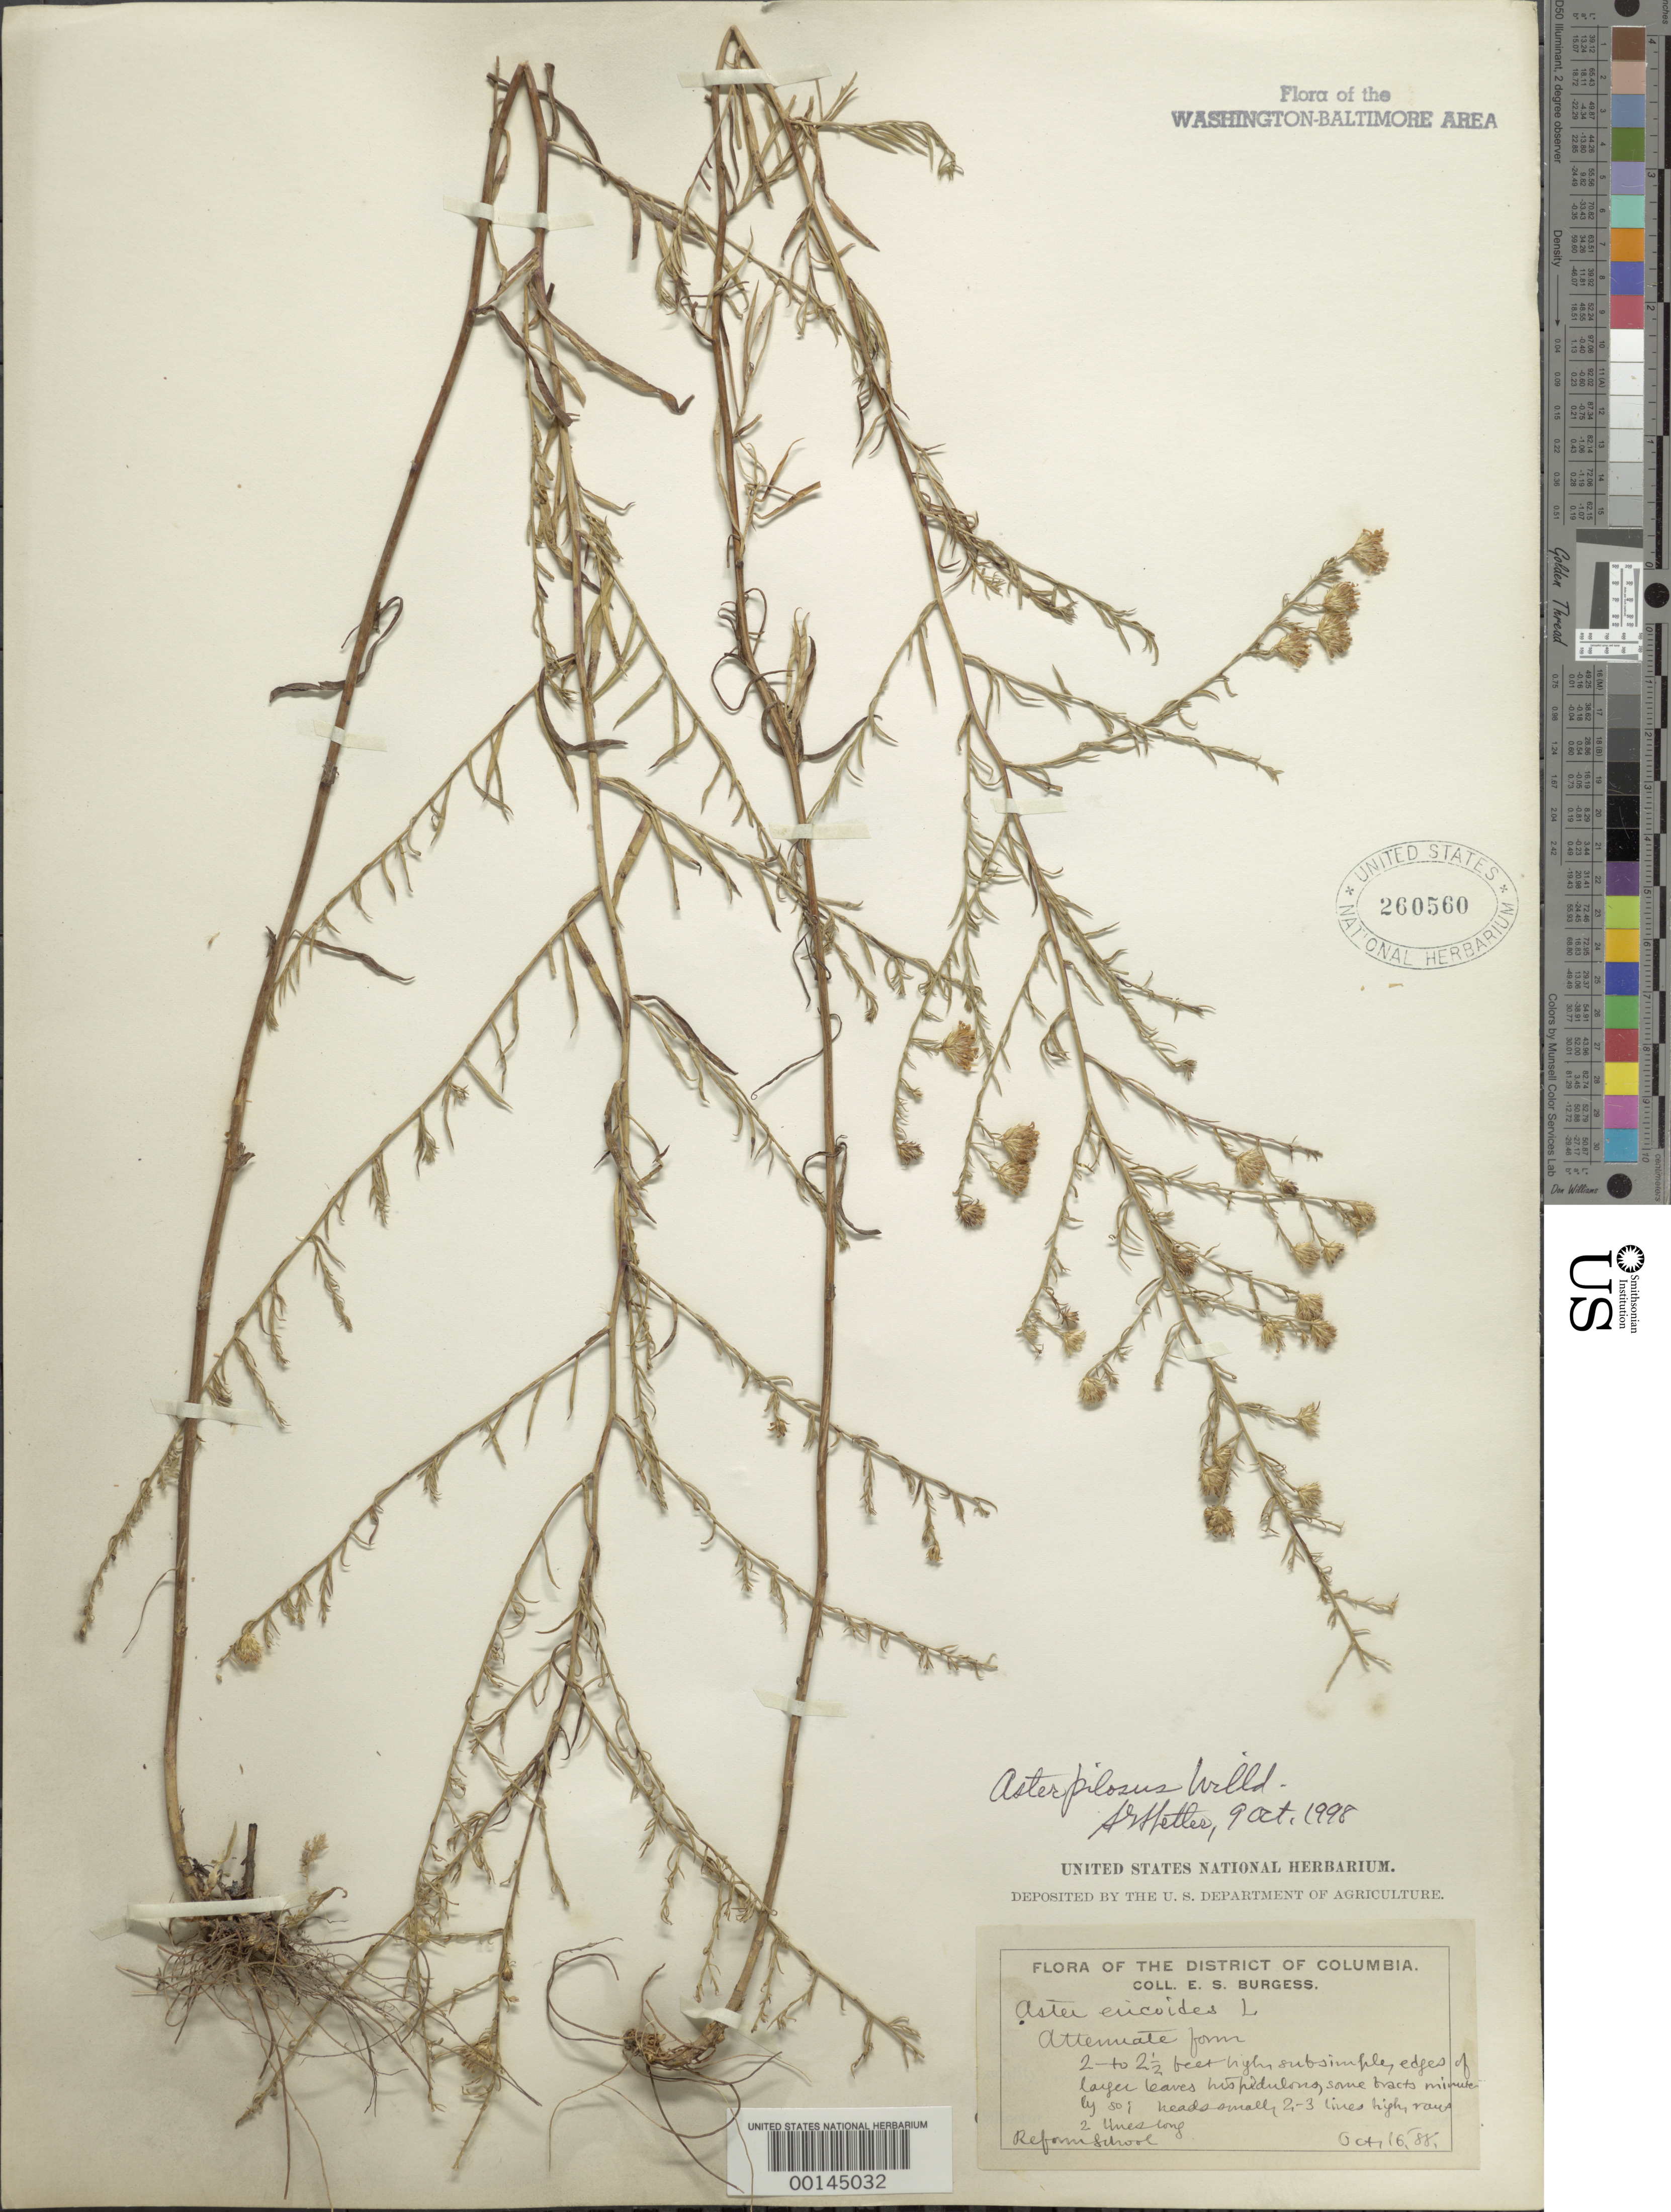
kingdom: Plantae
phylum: Tracheophyta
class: Magnoliopsida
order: Asterales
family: Asteraceae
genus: Symphyotrichum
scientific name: Symphyotrichum pilosum var. pringlei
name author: (A. Gray) G.L. Nesom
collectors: E. Burgess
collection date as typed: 16 Oct 1888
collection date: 1888-10-16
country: United States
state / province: District of Columbia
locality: Reform School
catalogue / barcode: US 260560